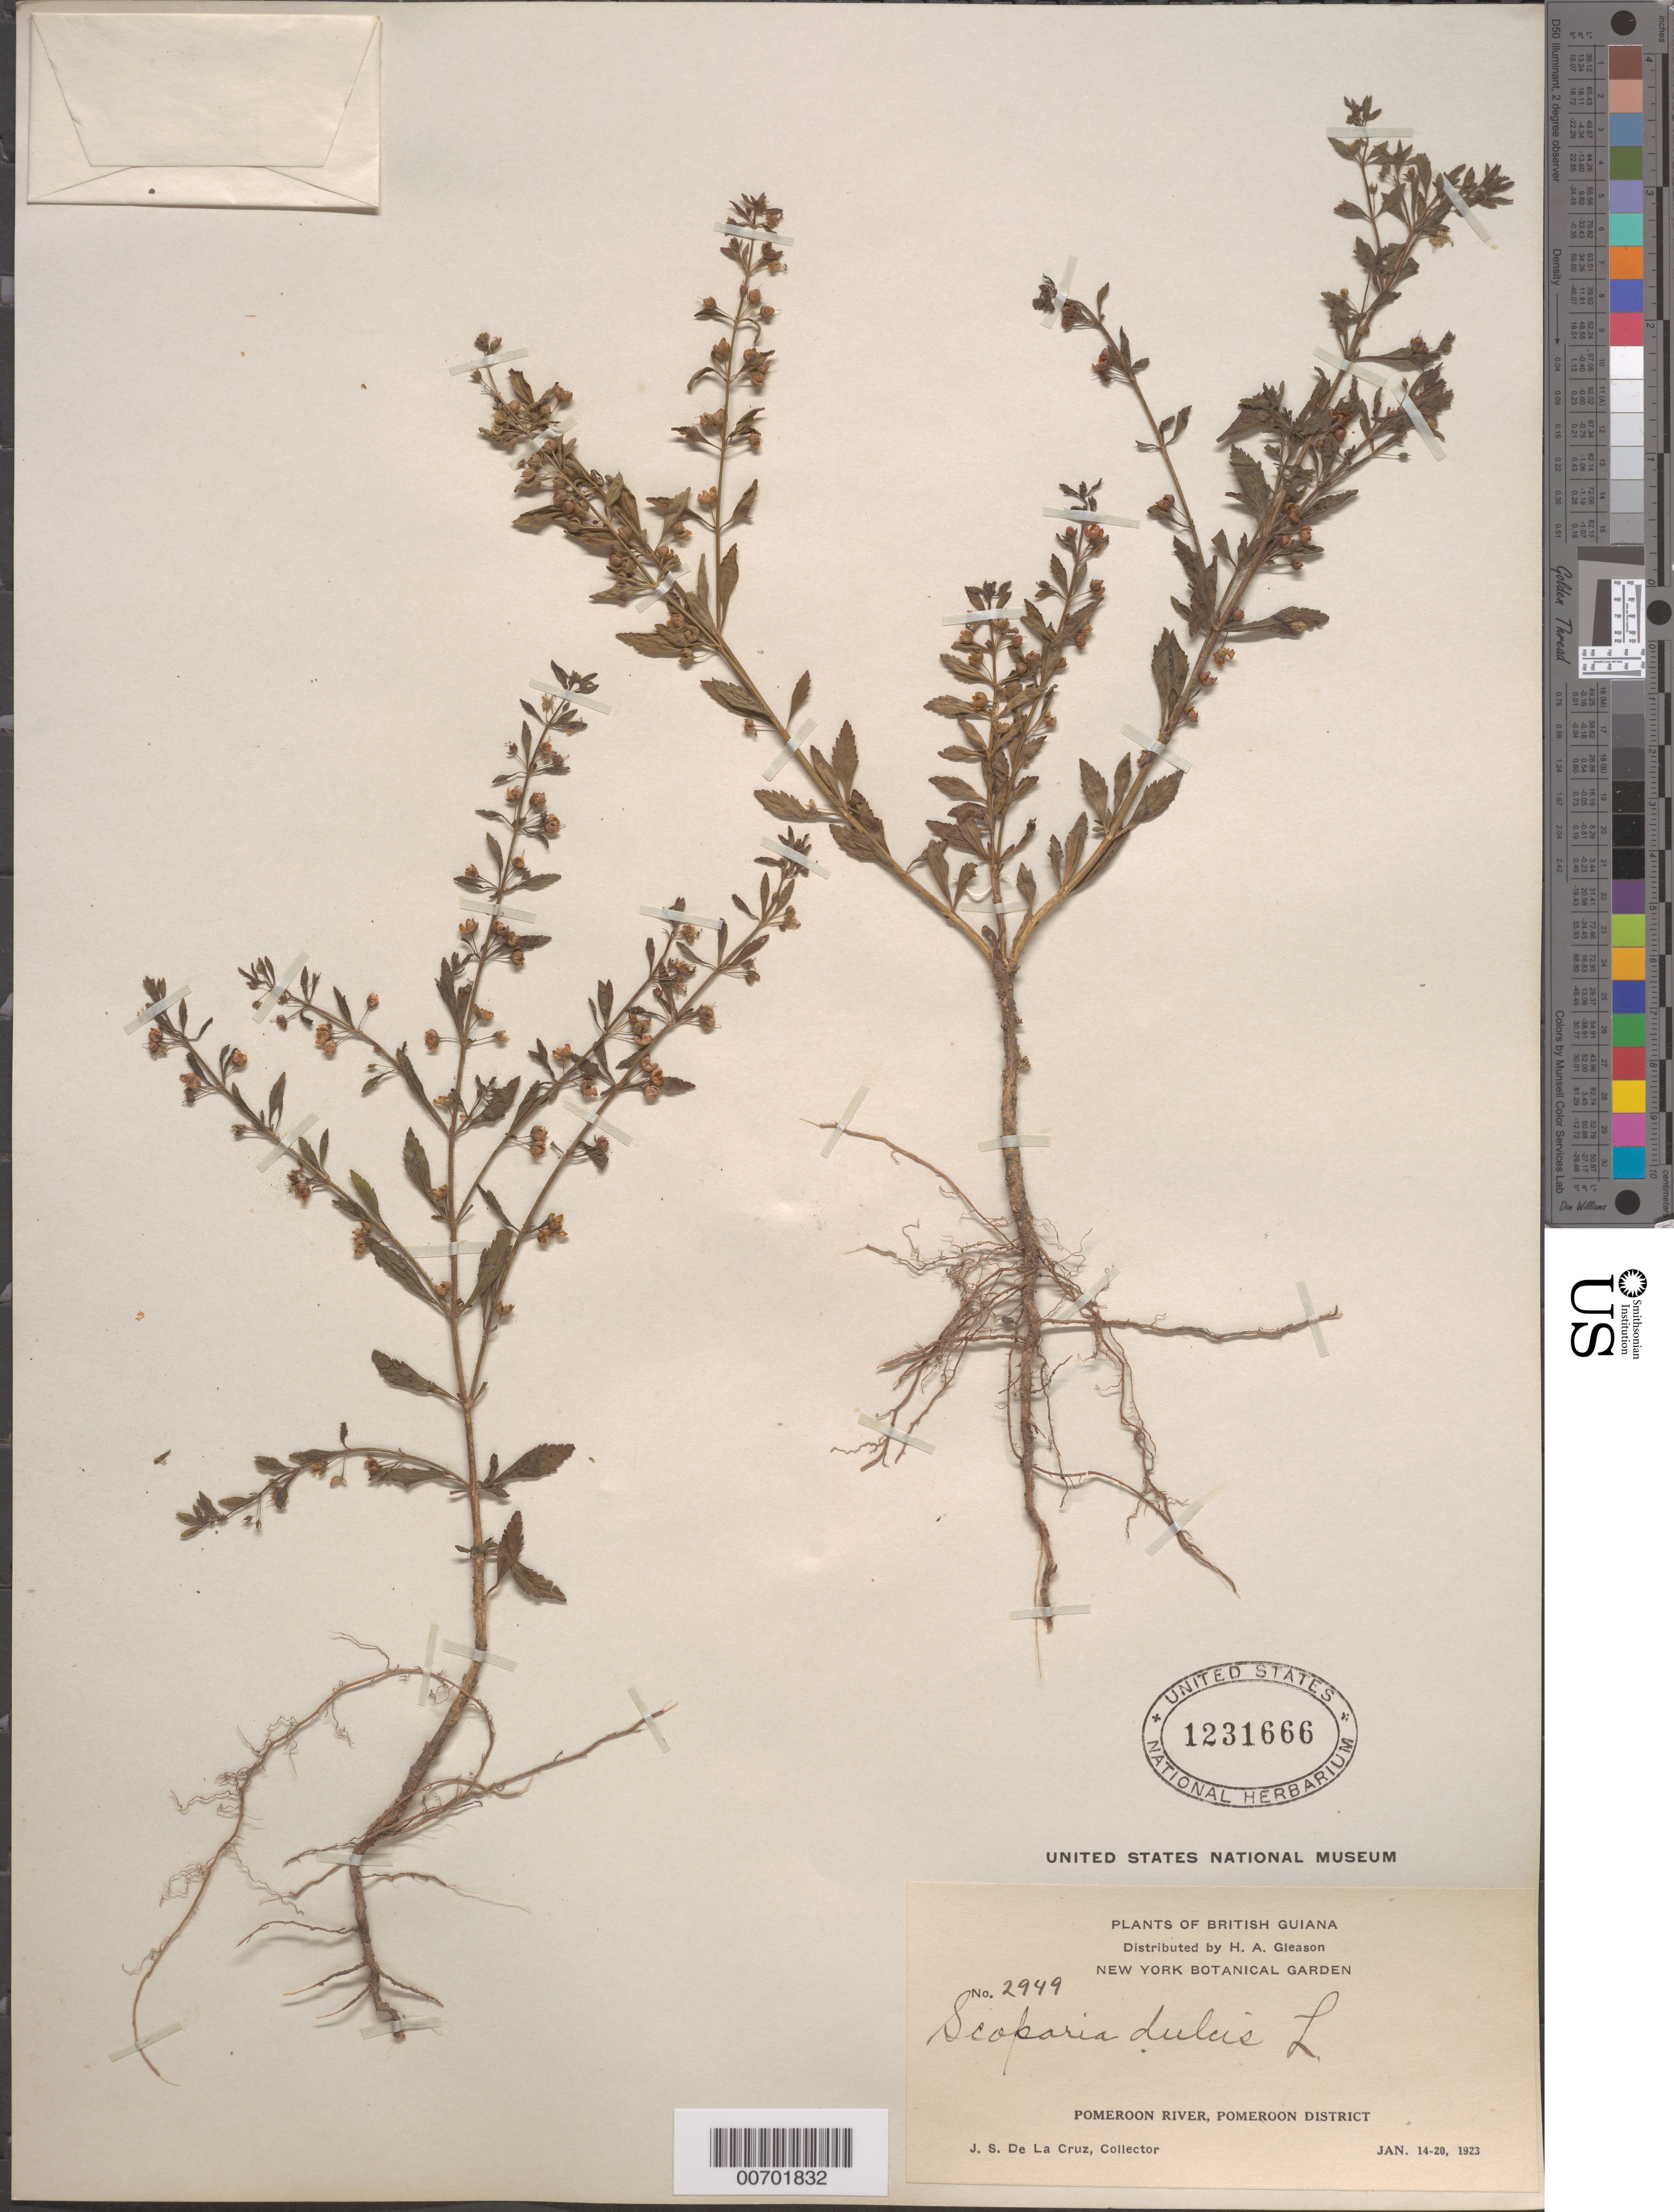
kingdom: Plantae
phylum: Tracheophyta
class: Magnoliopsida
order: Lamiales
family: Plantaginaceae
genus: Scoparia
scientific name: Scoparia dulcis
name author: L.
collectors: J. S. de la Cruz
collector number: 2949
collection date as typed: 14-Jan-23 to 20-Jan-23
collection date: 1923-01-14/1923-01-20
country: Guyana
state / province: Pomeroon-Supenaam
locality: Pomeroon R.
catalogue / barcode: US 1231666